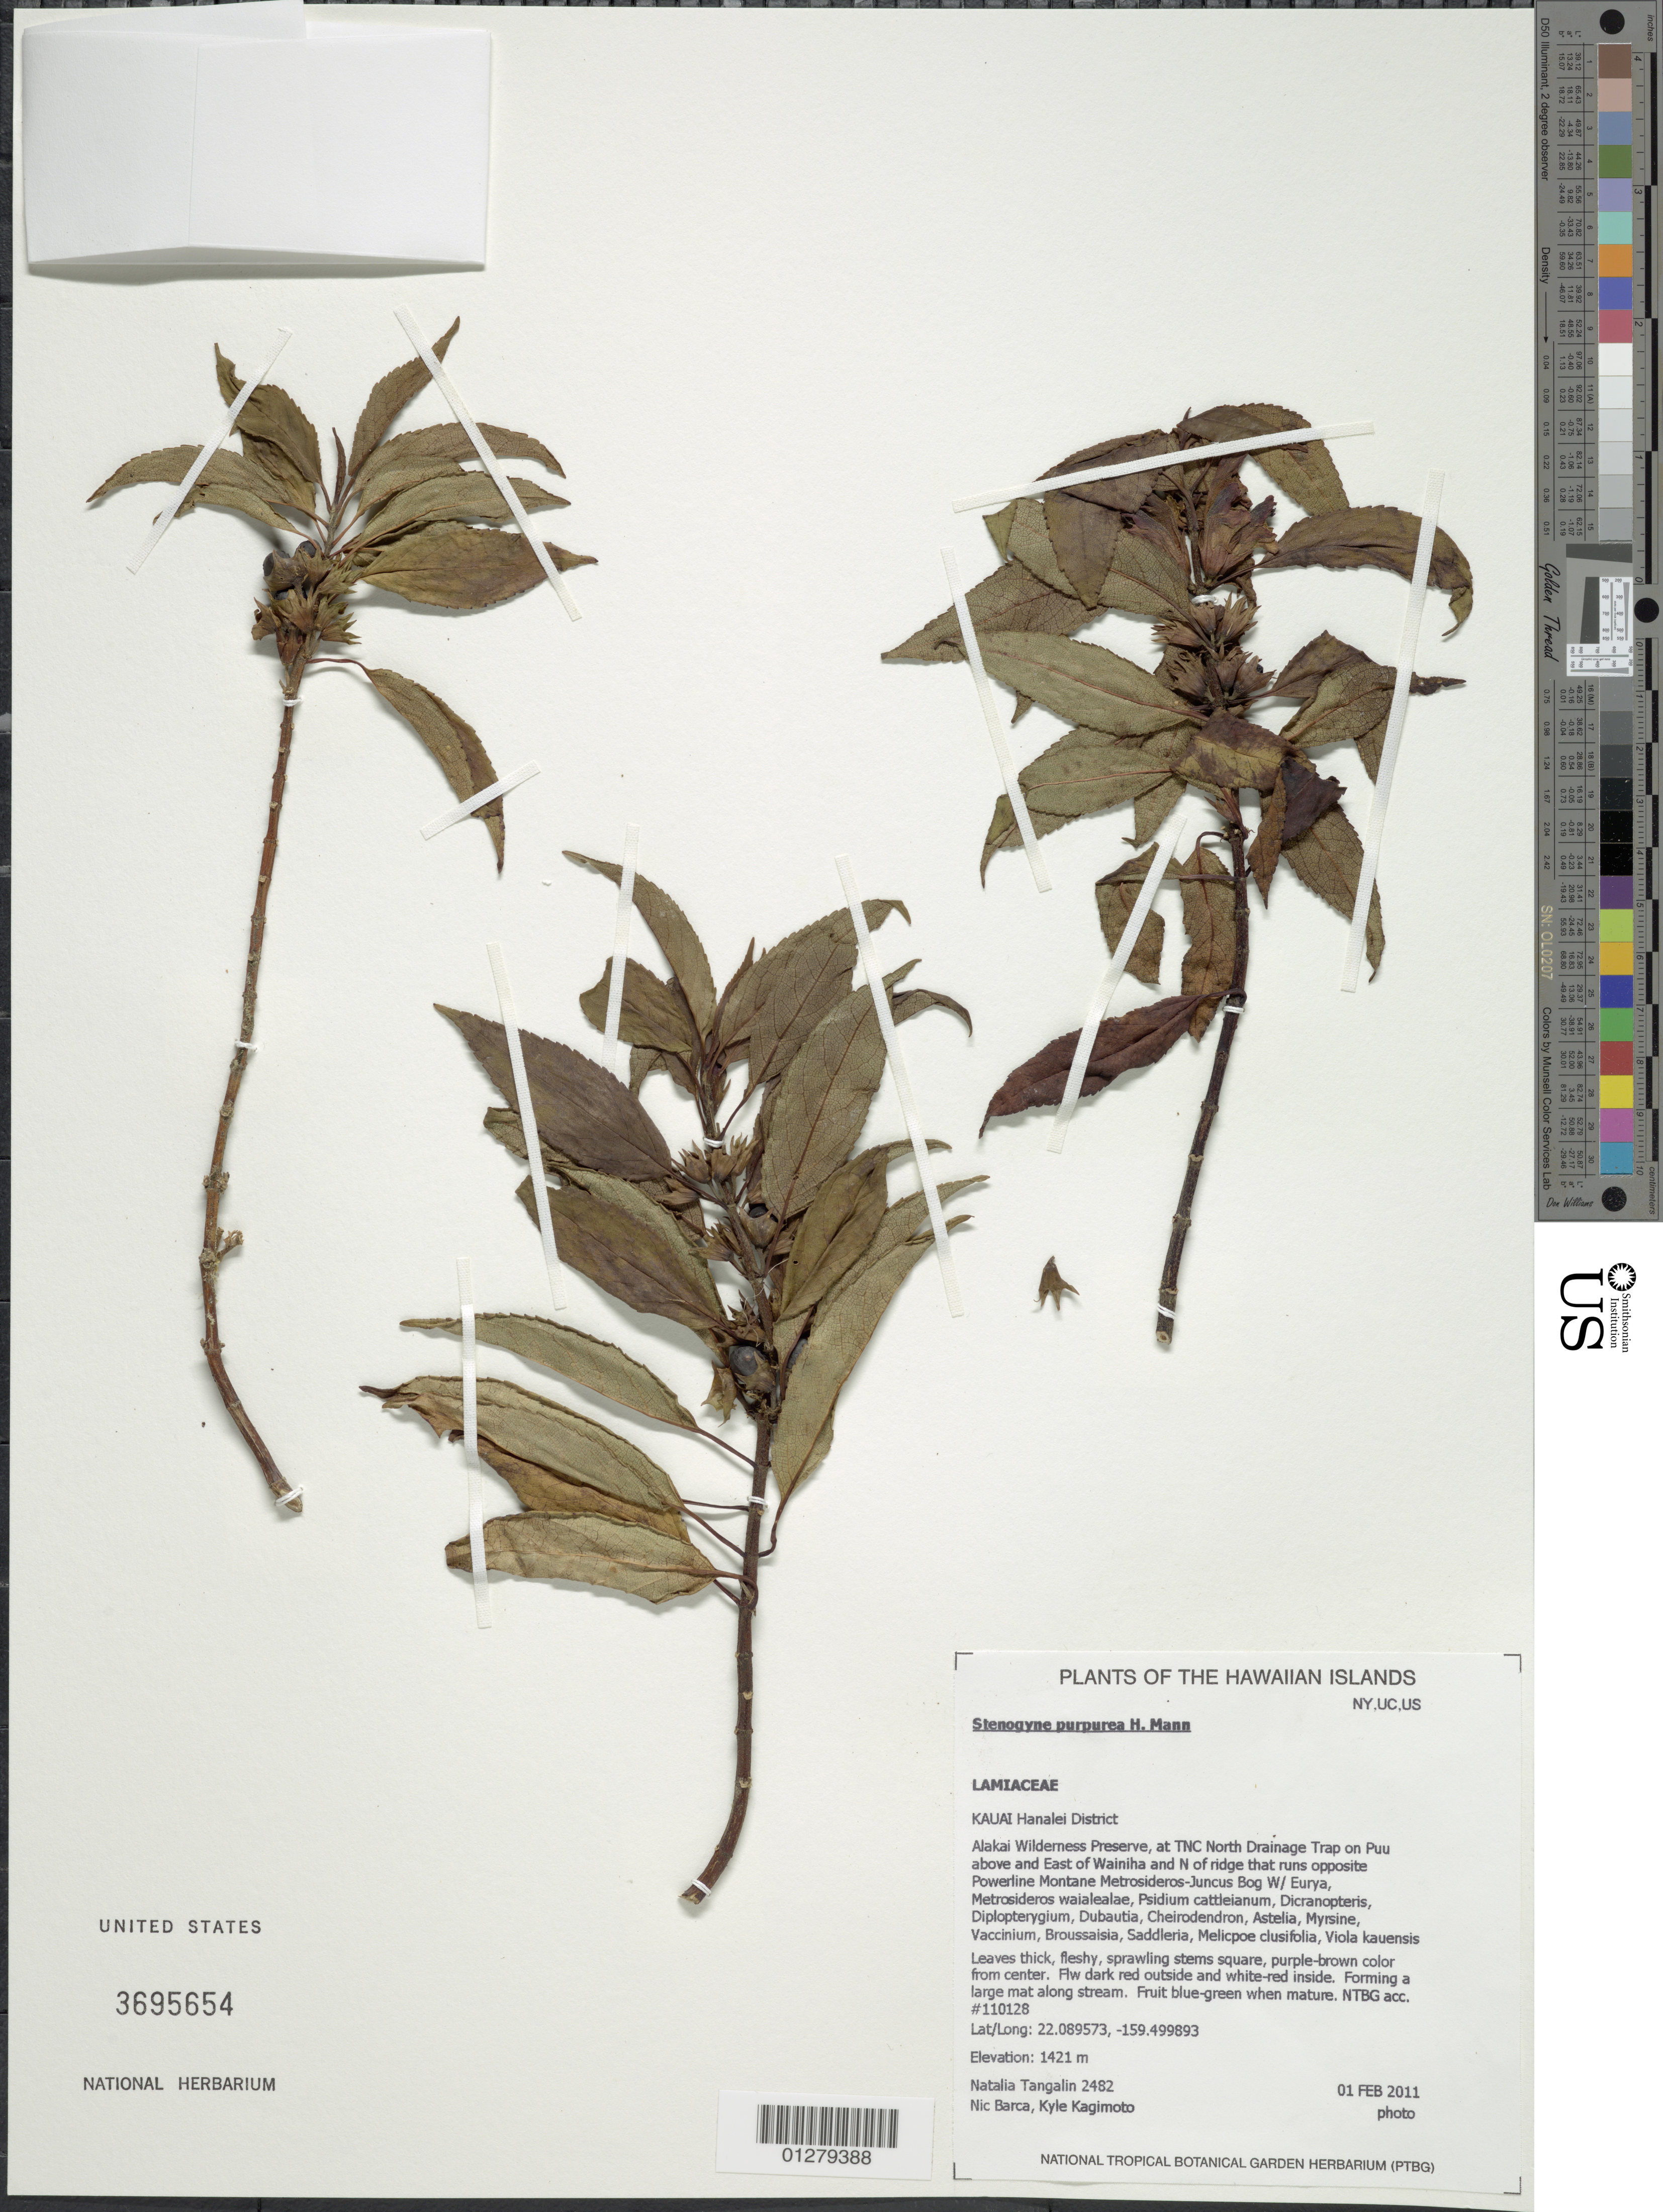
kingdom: Plantae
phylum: Tracheophyta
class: Magnoliopsida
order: Lamiales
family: Lamiaceae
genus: Stenogyne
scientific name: Stenogyne purpurea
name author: H. Mann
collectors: N. Tangalin, N. Barca & K. Kagimoto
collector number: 2482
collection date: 2011-02-01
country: United States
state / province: Hawaii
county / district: Kauai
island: Kaua'i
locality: Hanalei District, Alakai Wilderness Preserve, at TNC Drainage Trap on Puu above and east of Wainiha and north of ridge that runs opposite powerline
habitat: Montane bog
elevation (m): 1421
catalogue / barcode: US 3695654